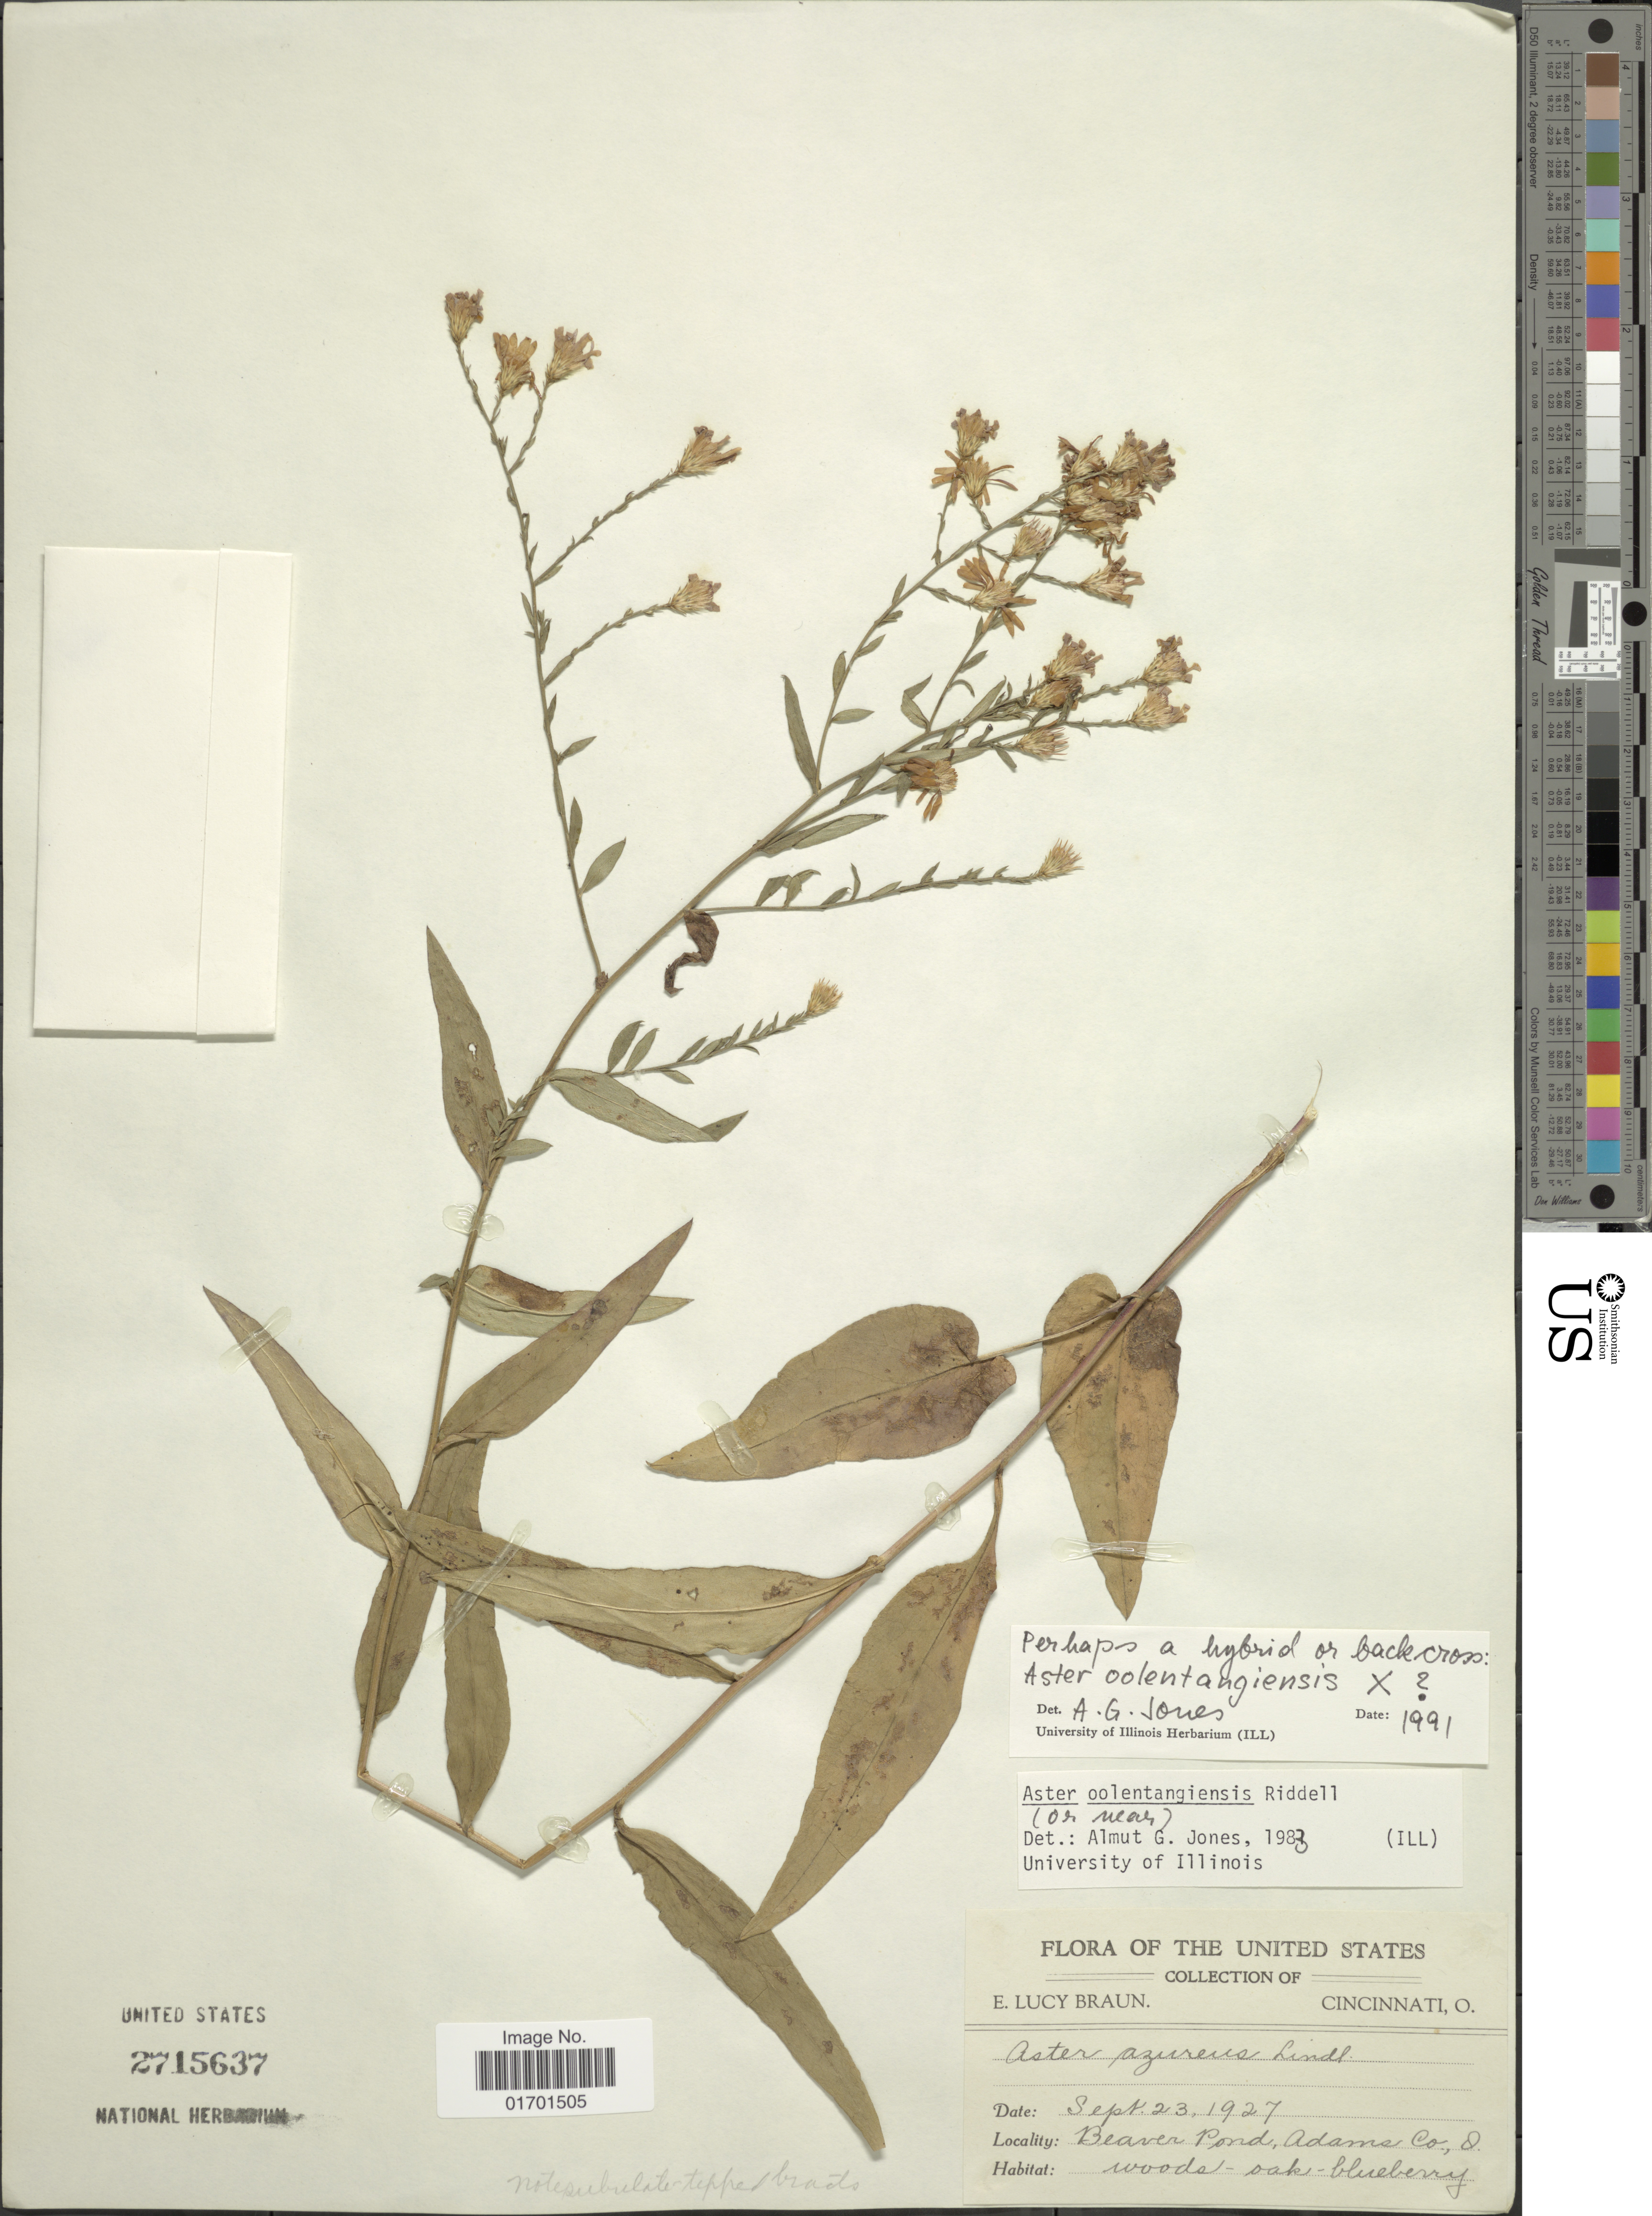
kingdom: Plantae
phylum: Tracheophyta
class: Magnoliopsida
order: Asterales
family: Asteraceae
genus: Symphyotrichum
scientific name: Symphyotrichum oolentangiense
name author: (Riddell) G.L. Nesom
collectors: E. L. Braun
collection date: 1927-09-23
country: United States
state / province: Ohio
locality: Beaver Pond, Adams Co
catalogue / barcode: US 2715637